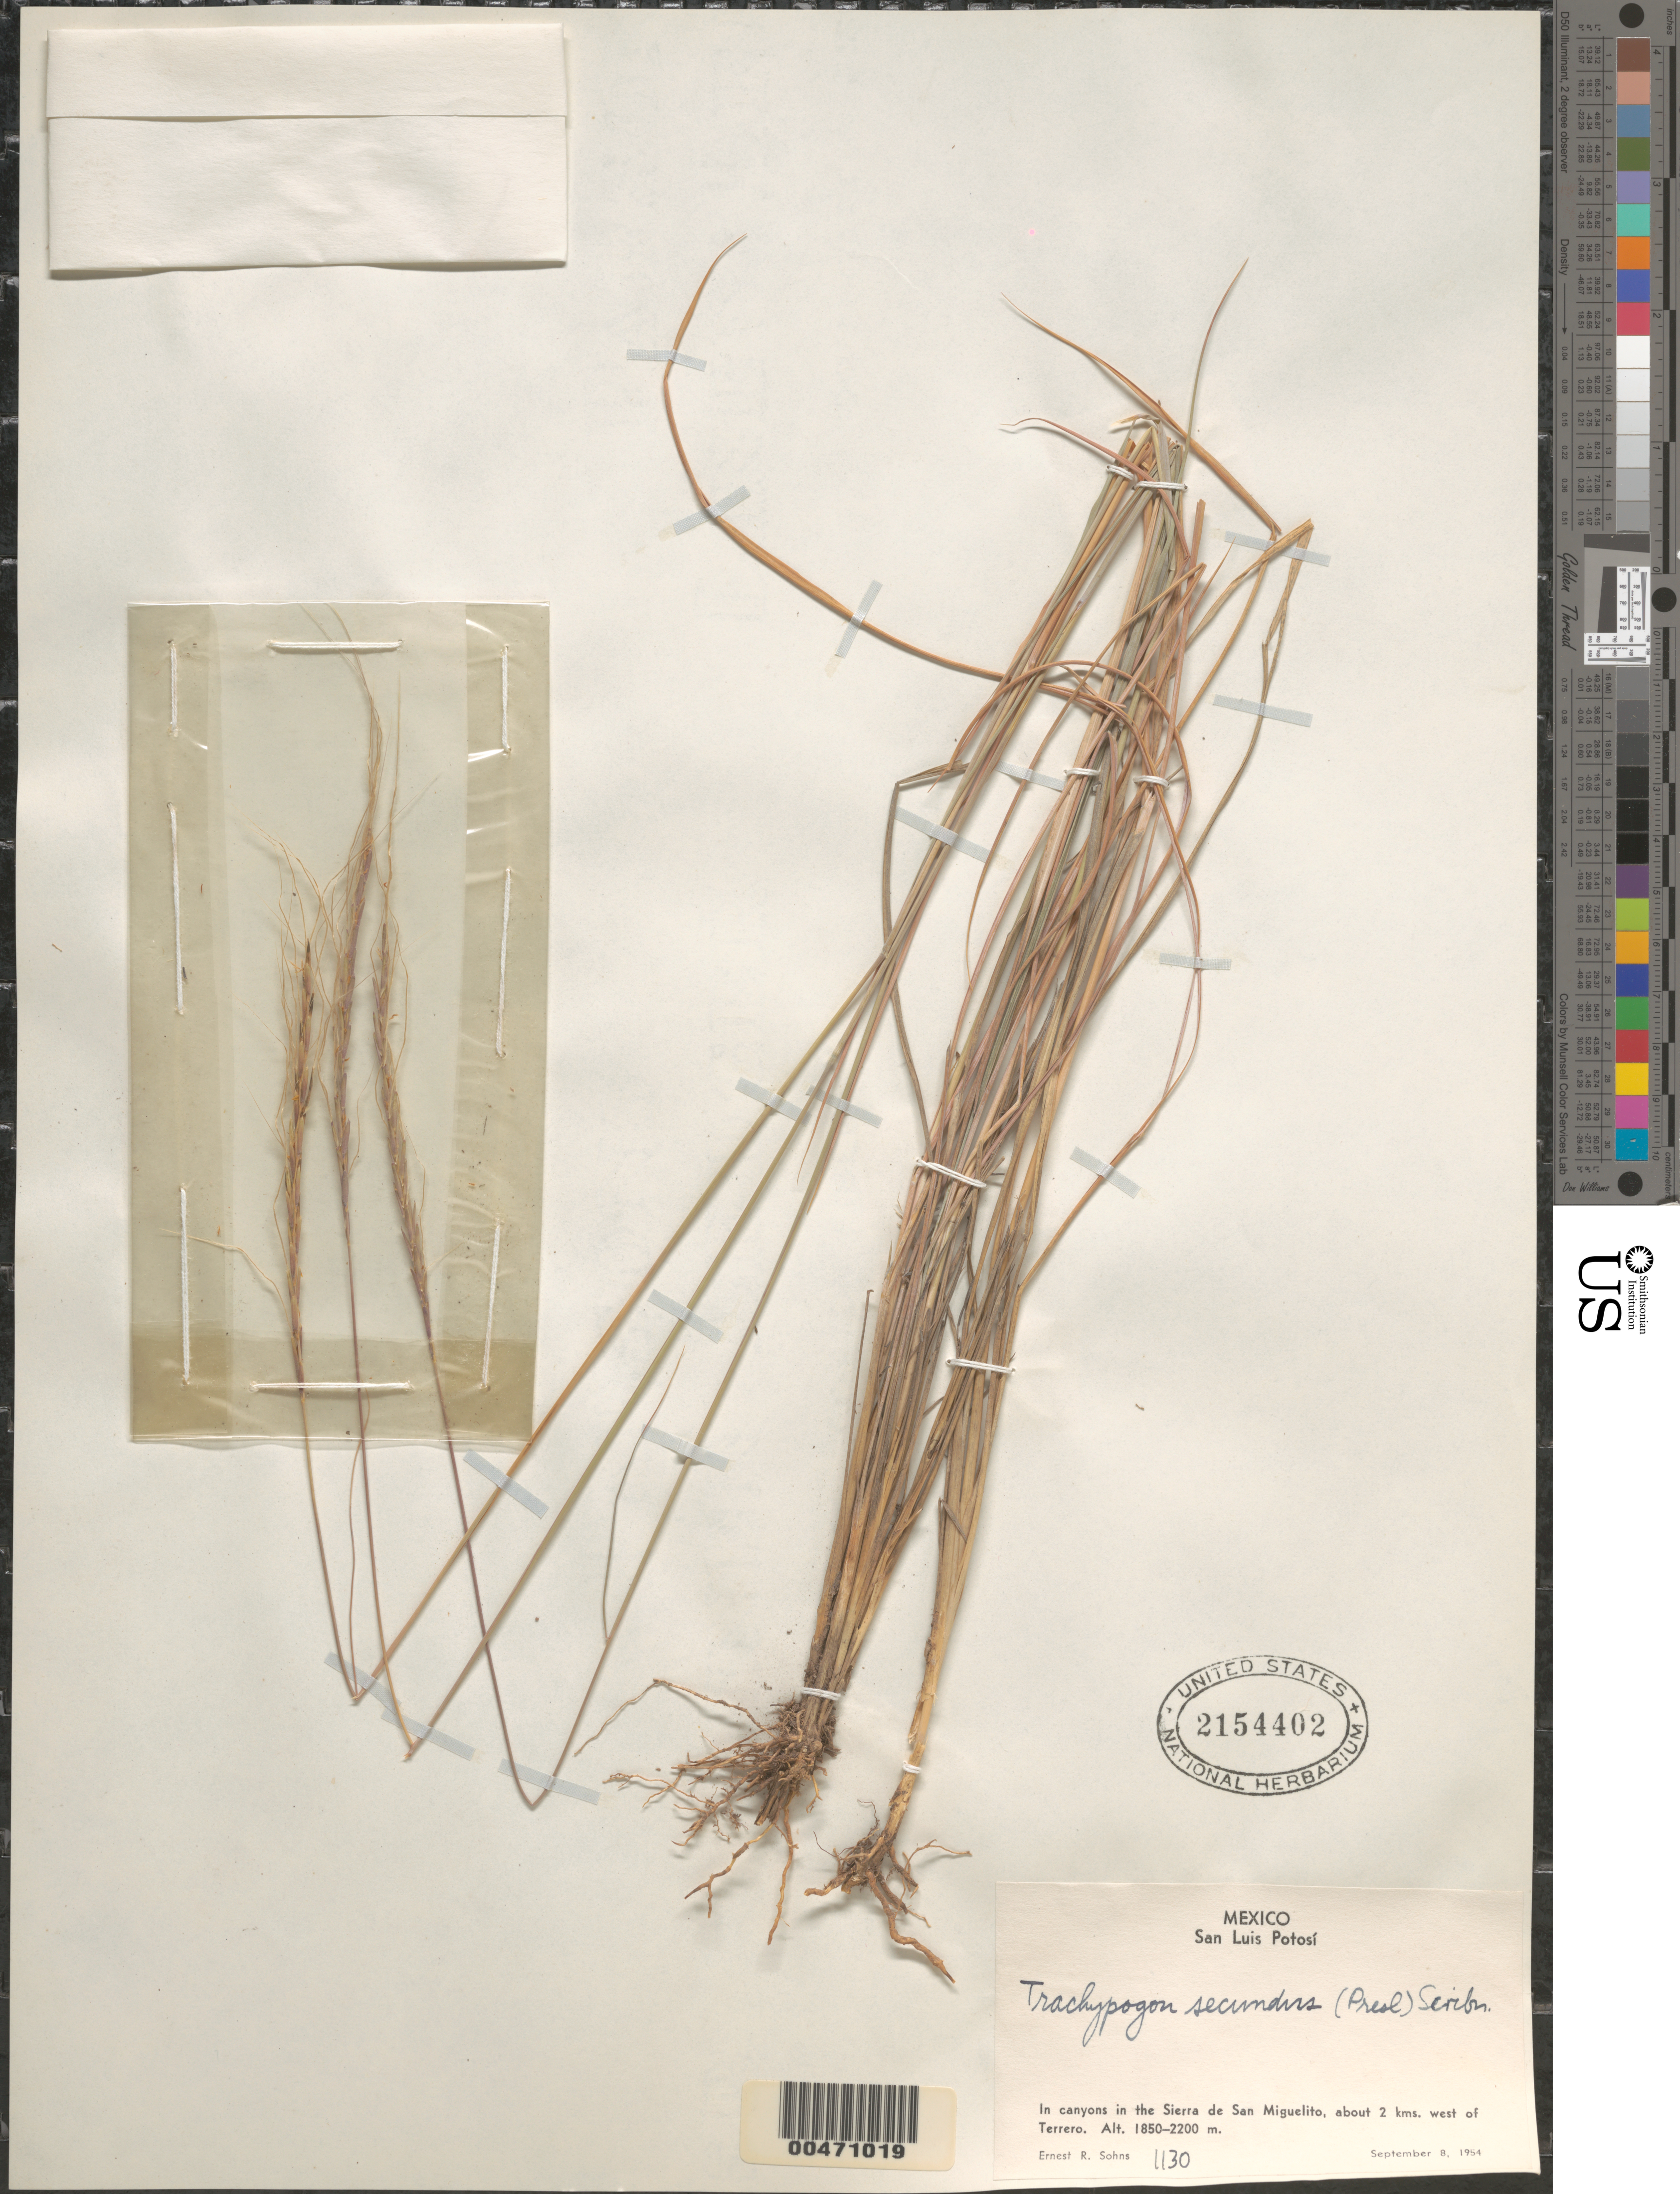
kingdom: Plantae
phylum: Tracheophyta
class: Liliopsida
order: Poales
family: Poaceae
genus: Trachypogon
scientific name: Trachypogon secundus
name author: (J. Presl) Scribn.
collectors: E. R. Sohns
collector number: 1130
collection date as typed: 8 Sep 1954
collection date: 1954-09-08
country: Mexico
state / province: San Luis Potosi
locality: In canyons in the Sierra de San Miguelito, about 2 km W of Terrero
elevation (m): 1850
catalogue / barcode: US 2154402